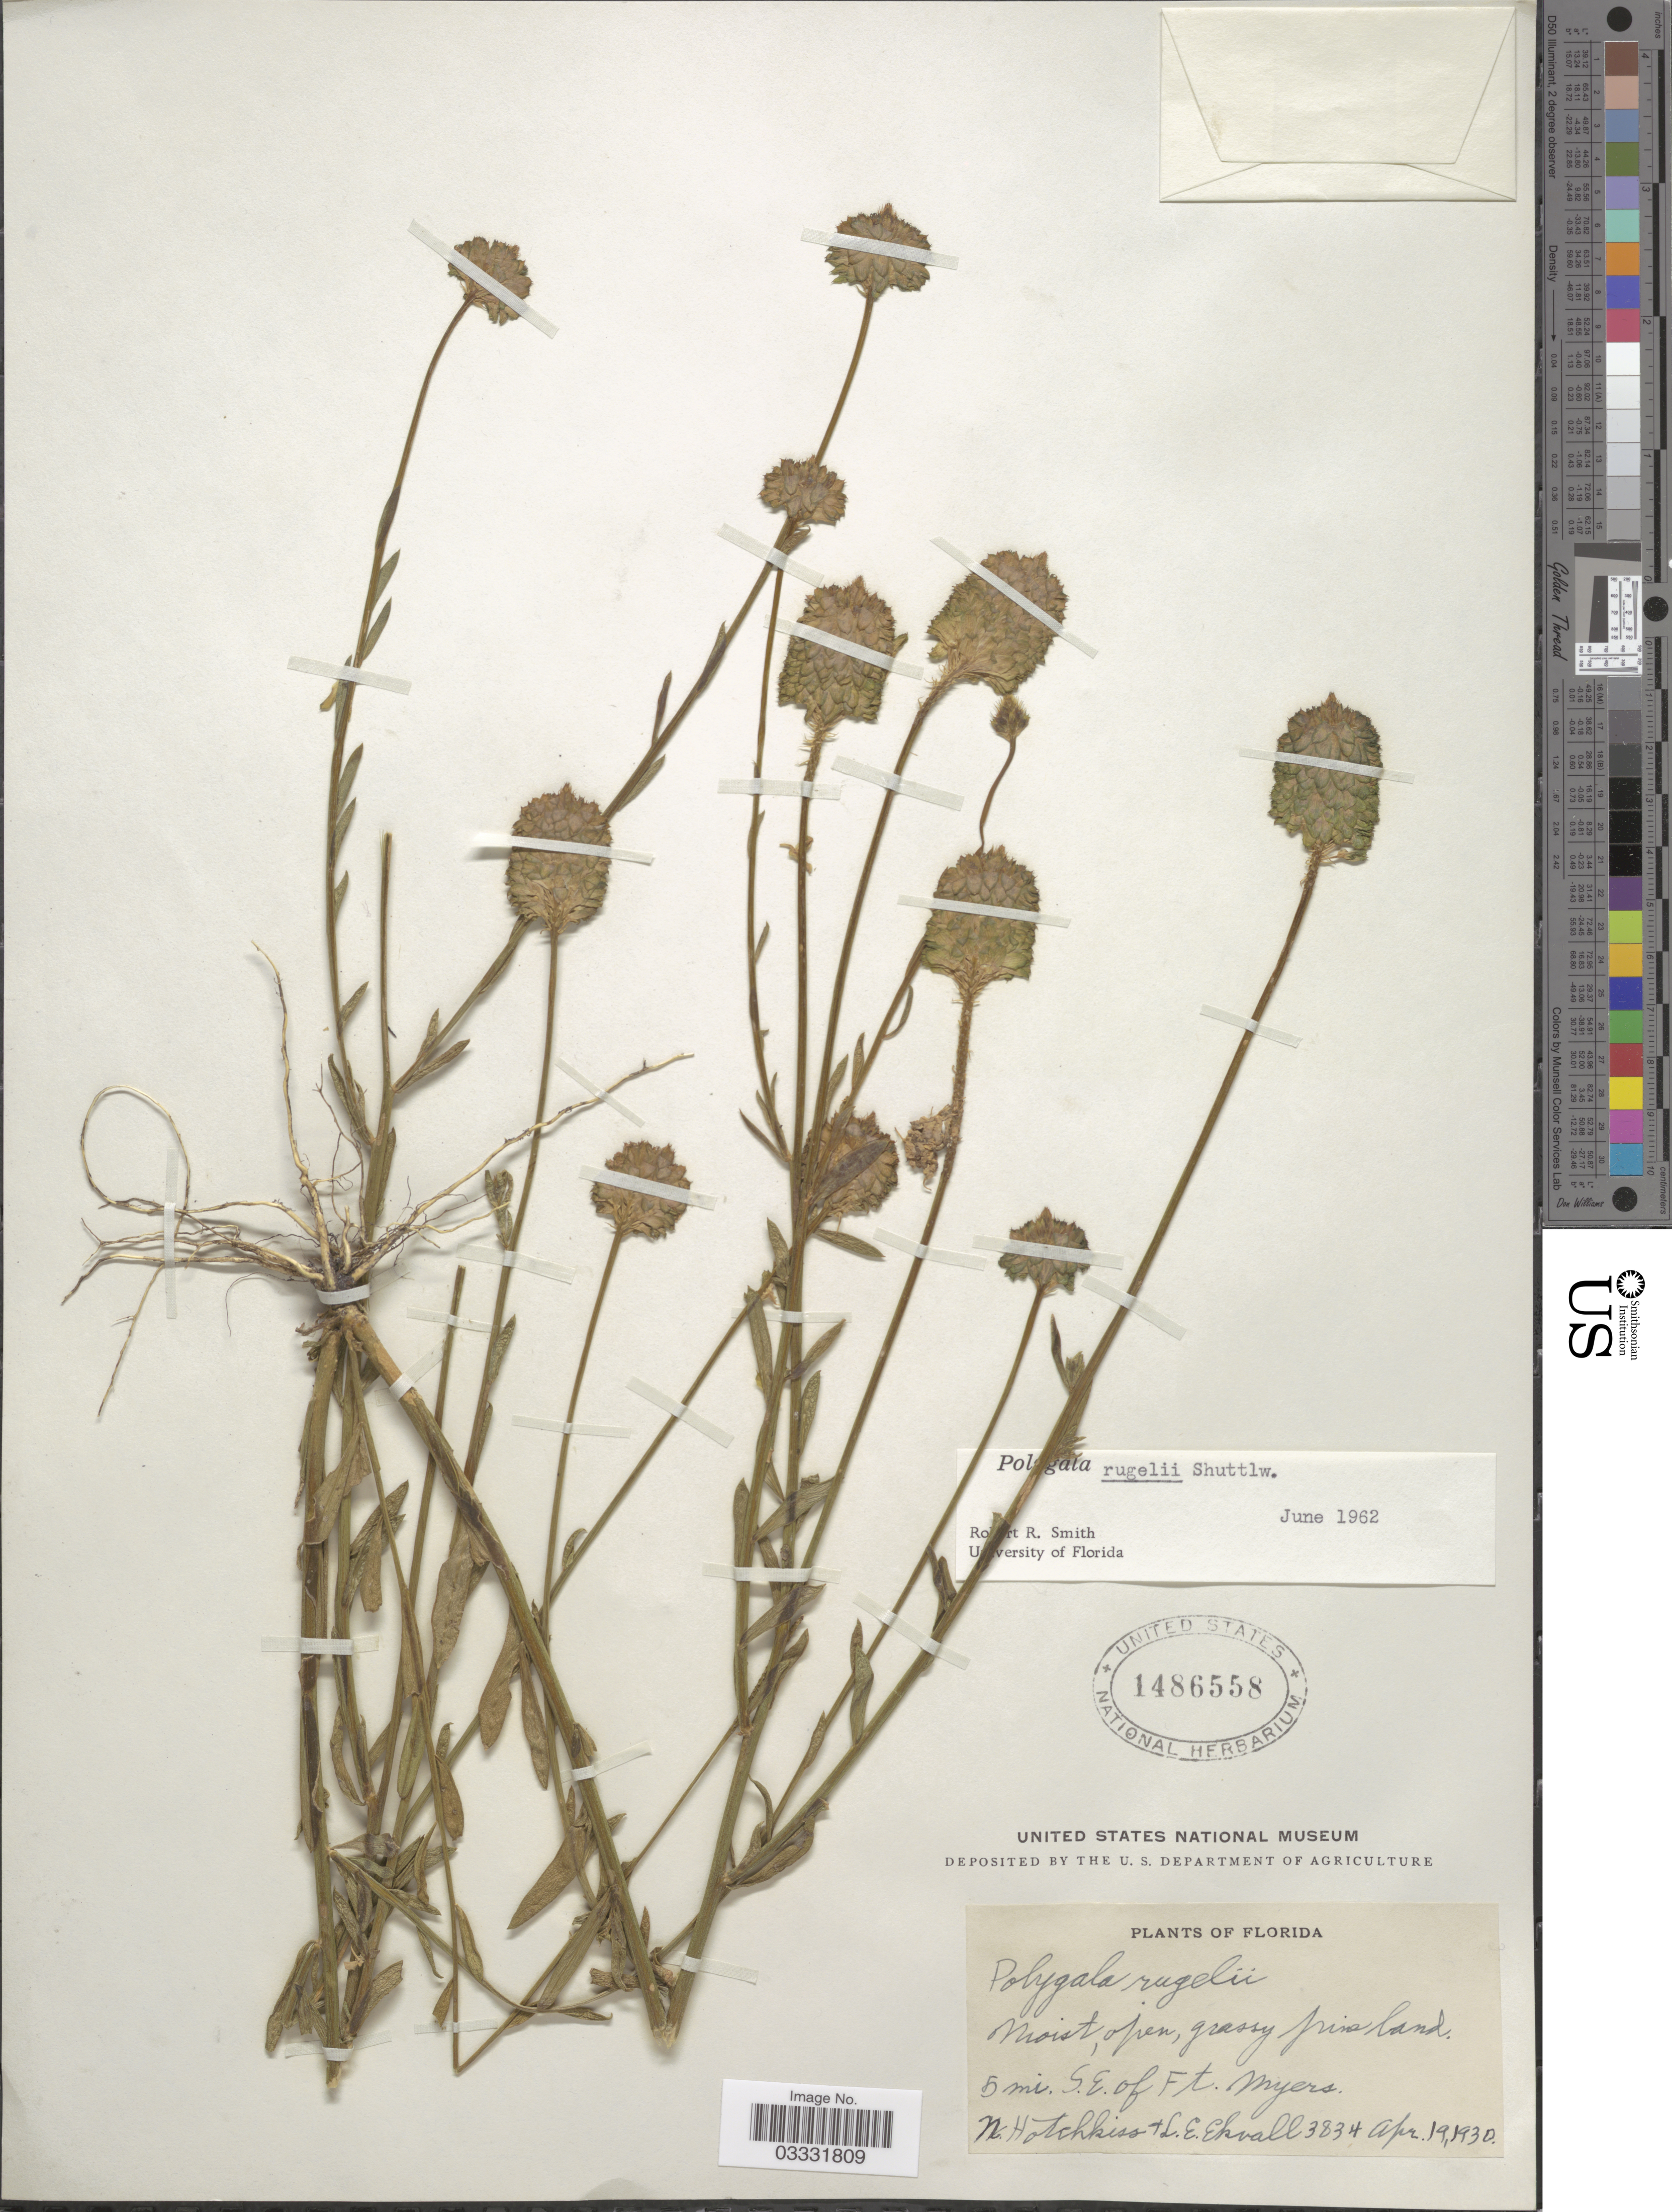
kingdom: Plantae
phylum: Tracheophyta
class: Magnoliopsida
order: Fabales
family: Polygalaceae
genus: Polygala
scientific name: Polygala rugelii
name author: Shuttlew. ex Chapm.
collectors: N. Hotchkiss & L. Ekvall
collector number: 3834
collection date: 1930-04-19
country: United States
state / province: Florida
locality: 5 mi. S.E. of Ft. Myers.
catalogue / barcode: US 1486558